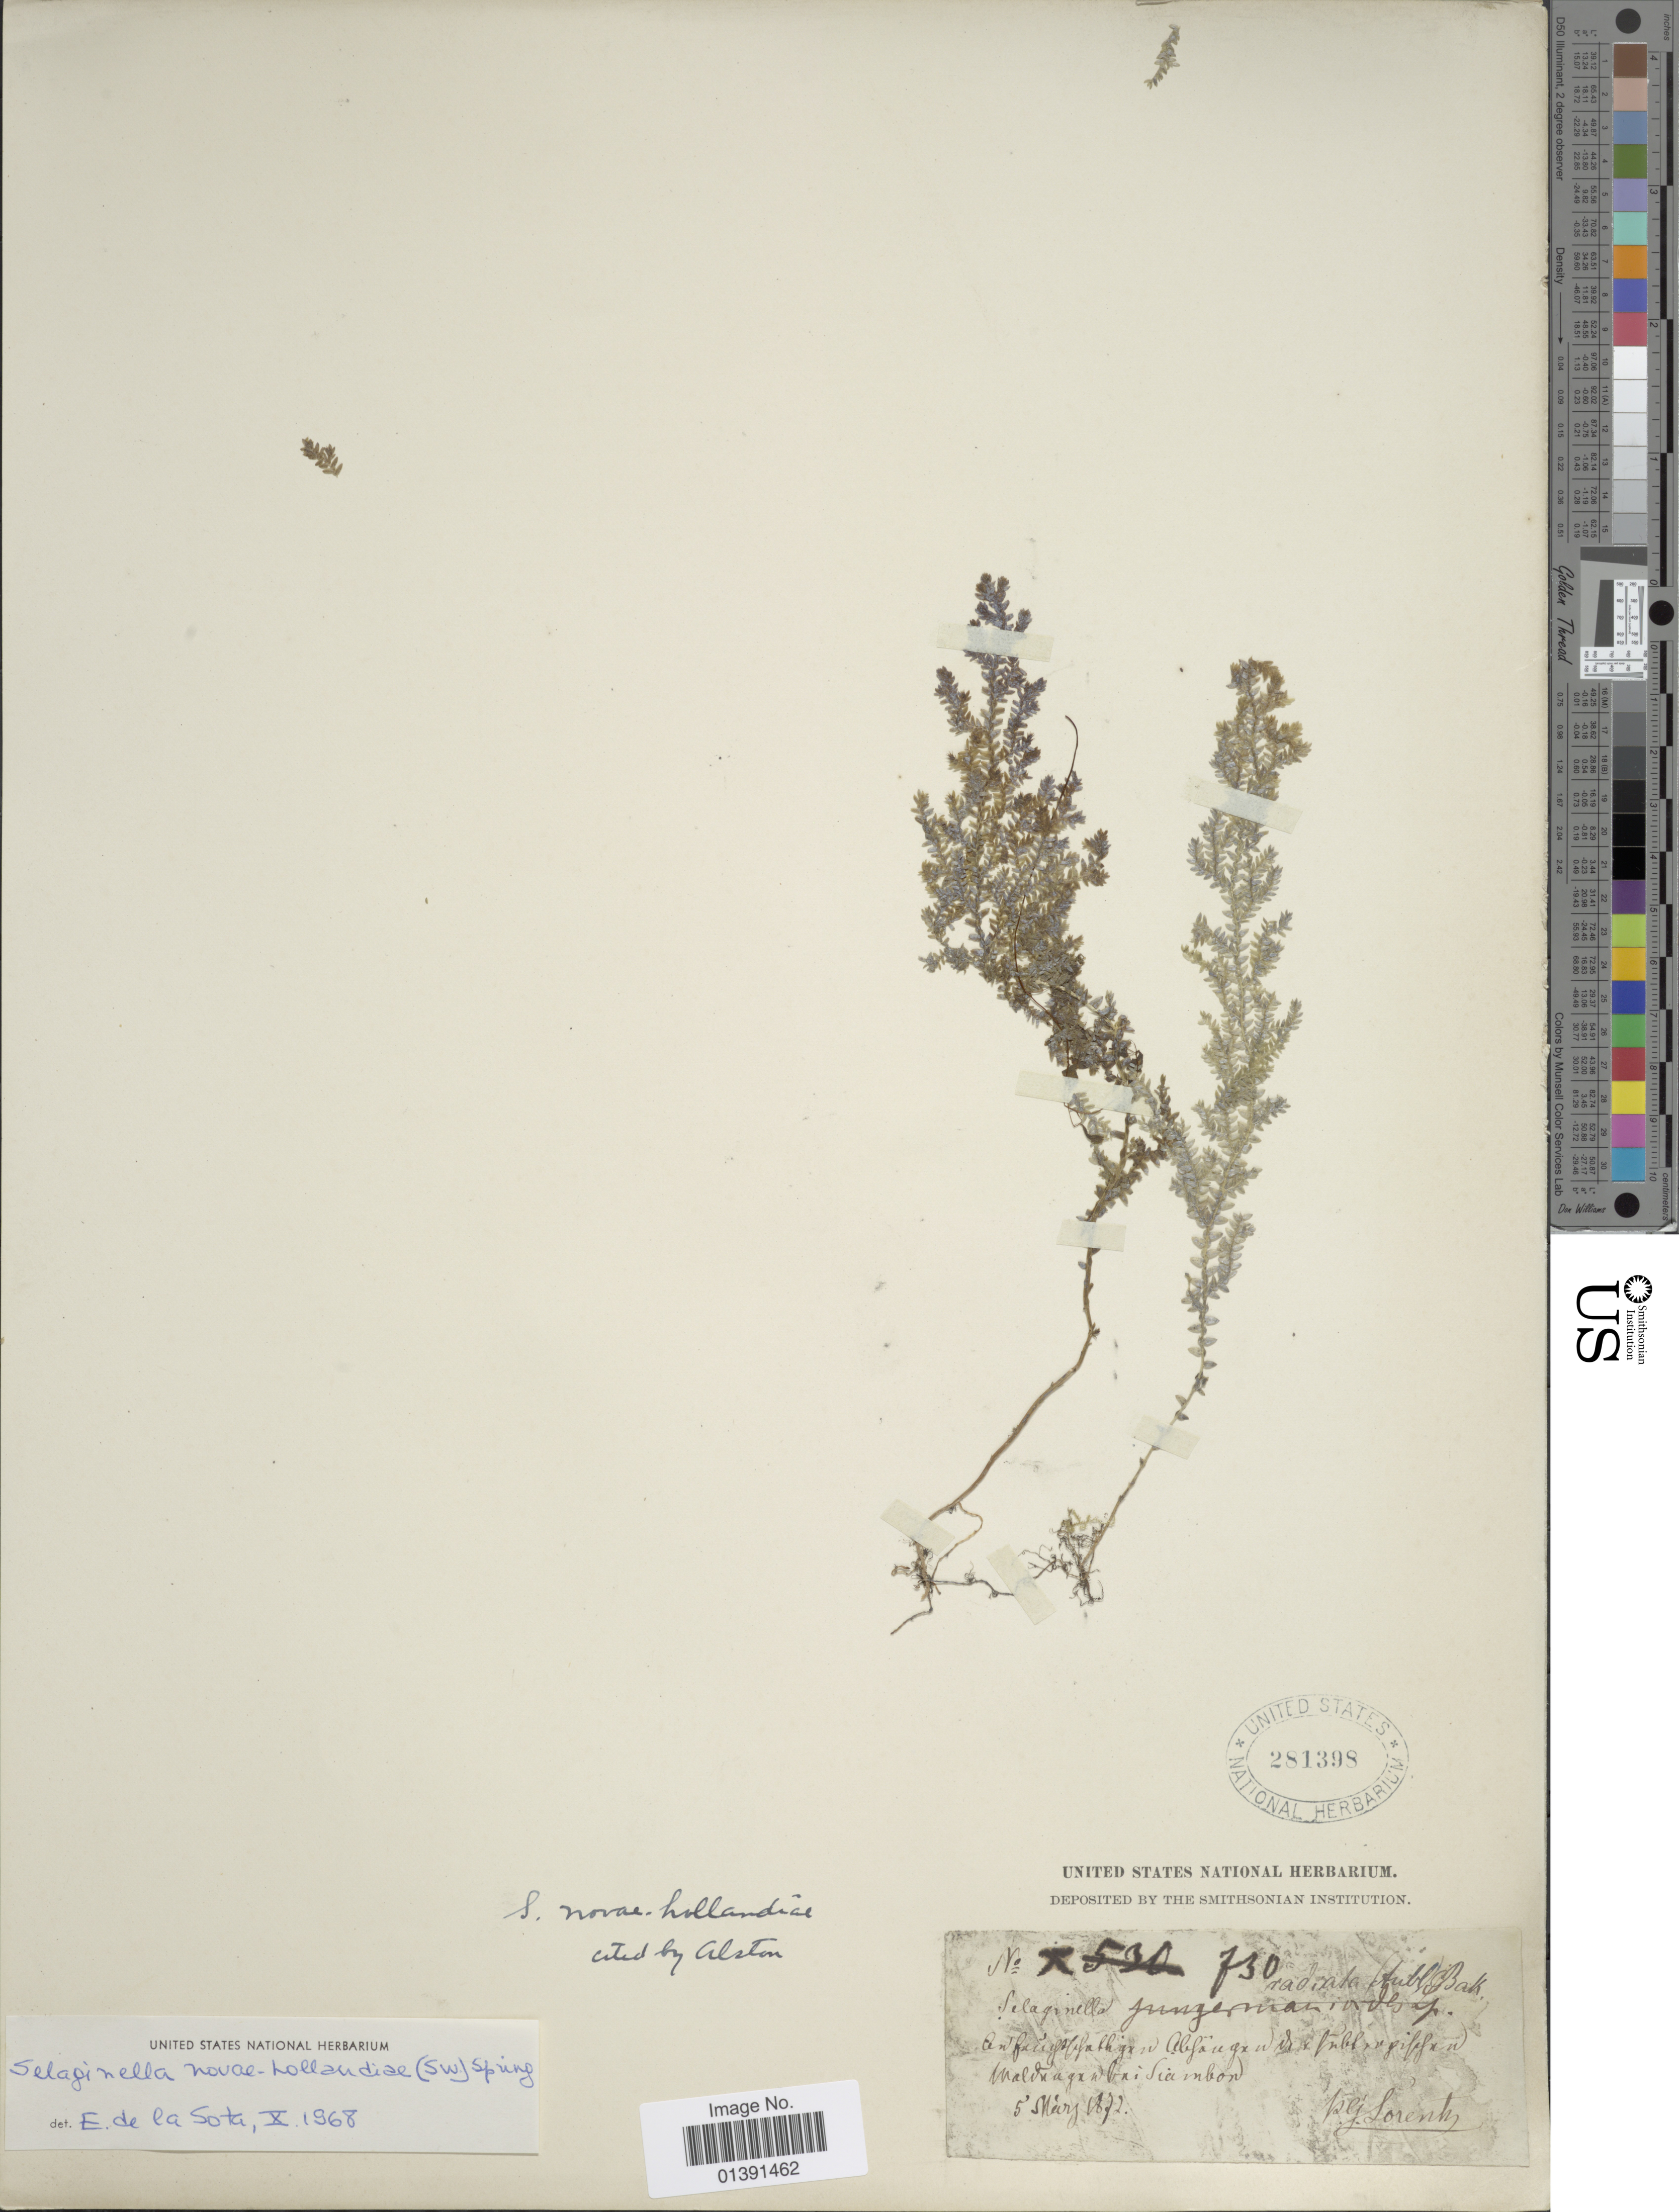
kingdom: Plantae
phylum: Tracheophyta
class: Lycopodiopsida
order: Selaginellales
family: Selaginellaceae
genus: Selaginella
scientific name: Selaginella novae-hollandiae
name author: (Sw.) Spring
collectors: P. G. Lorentz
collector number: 730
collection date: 1872-03-05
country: Argentina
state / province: Tucuman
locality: Siambon.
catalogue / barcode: US 281398